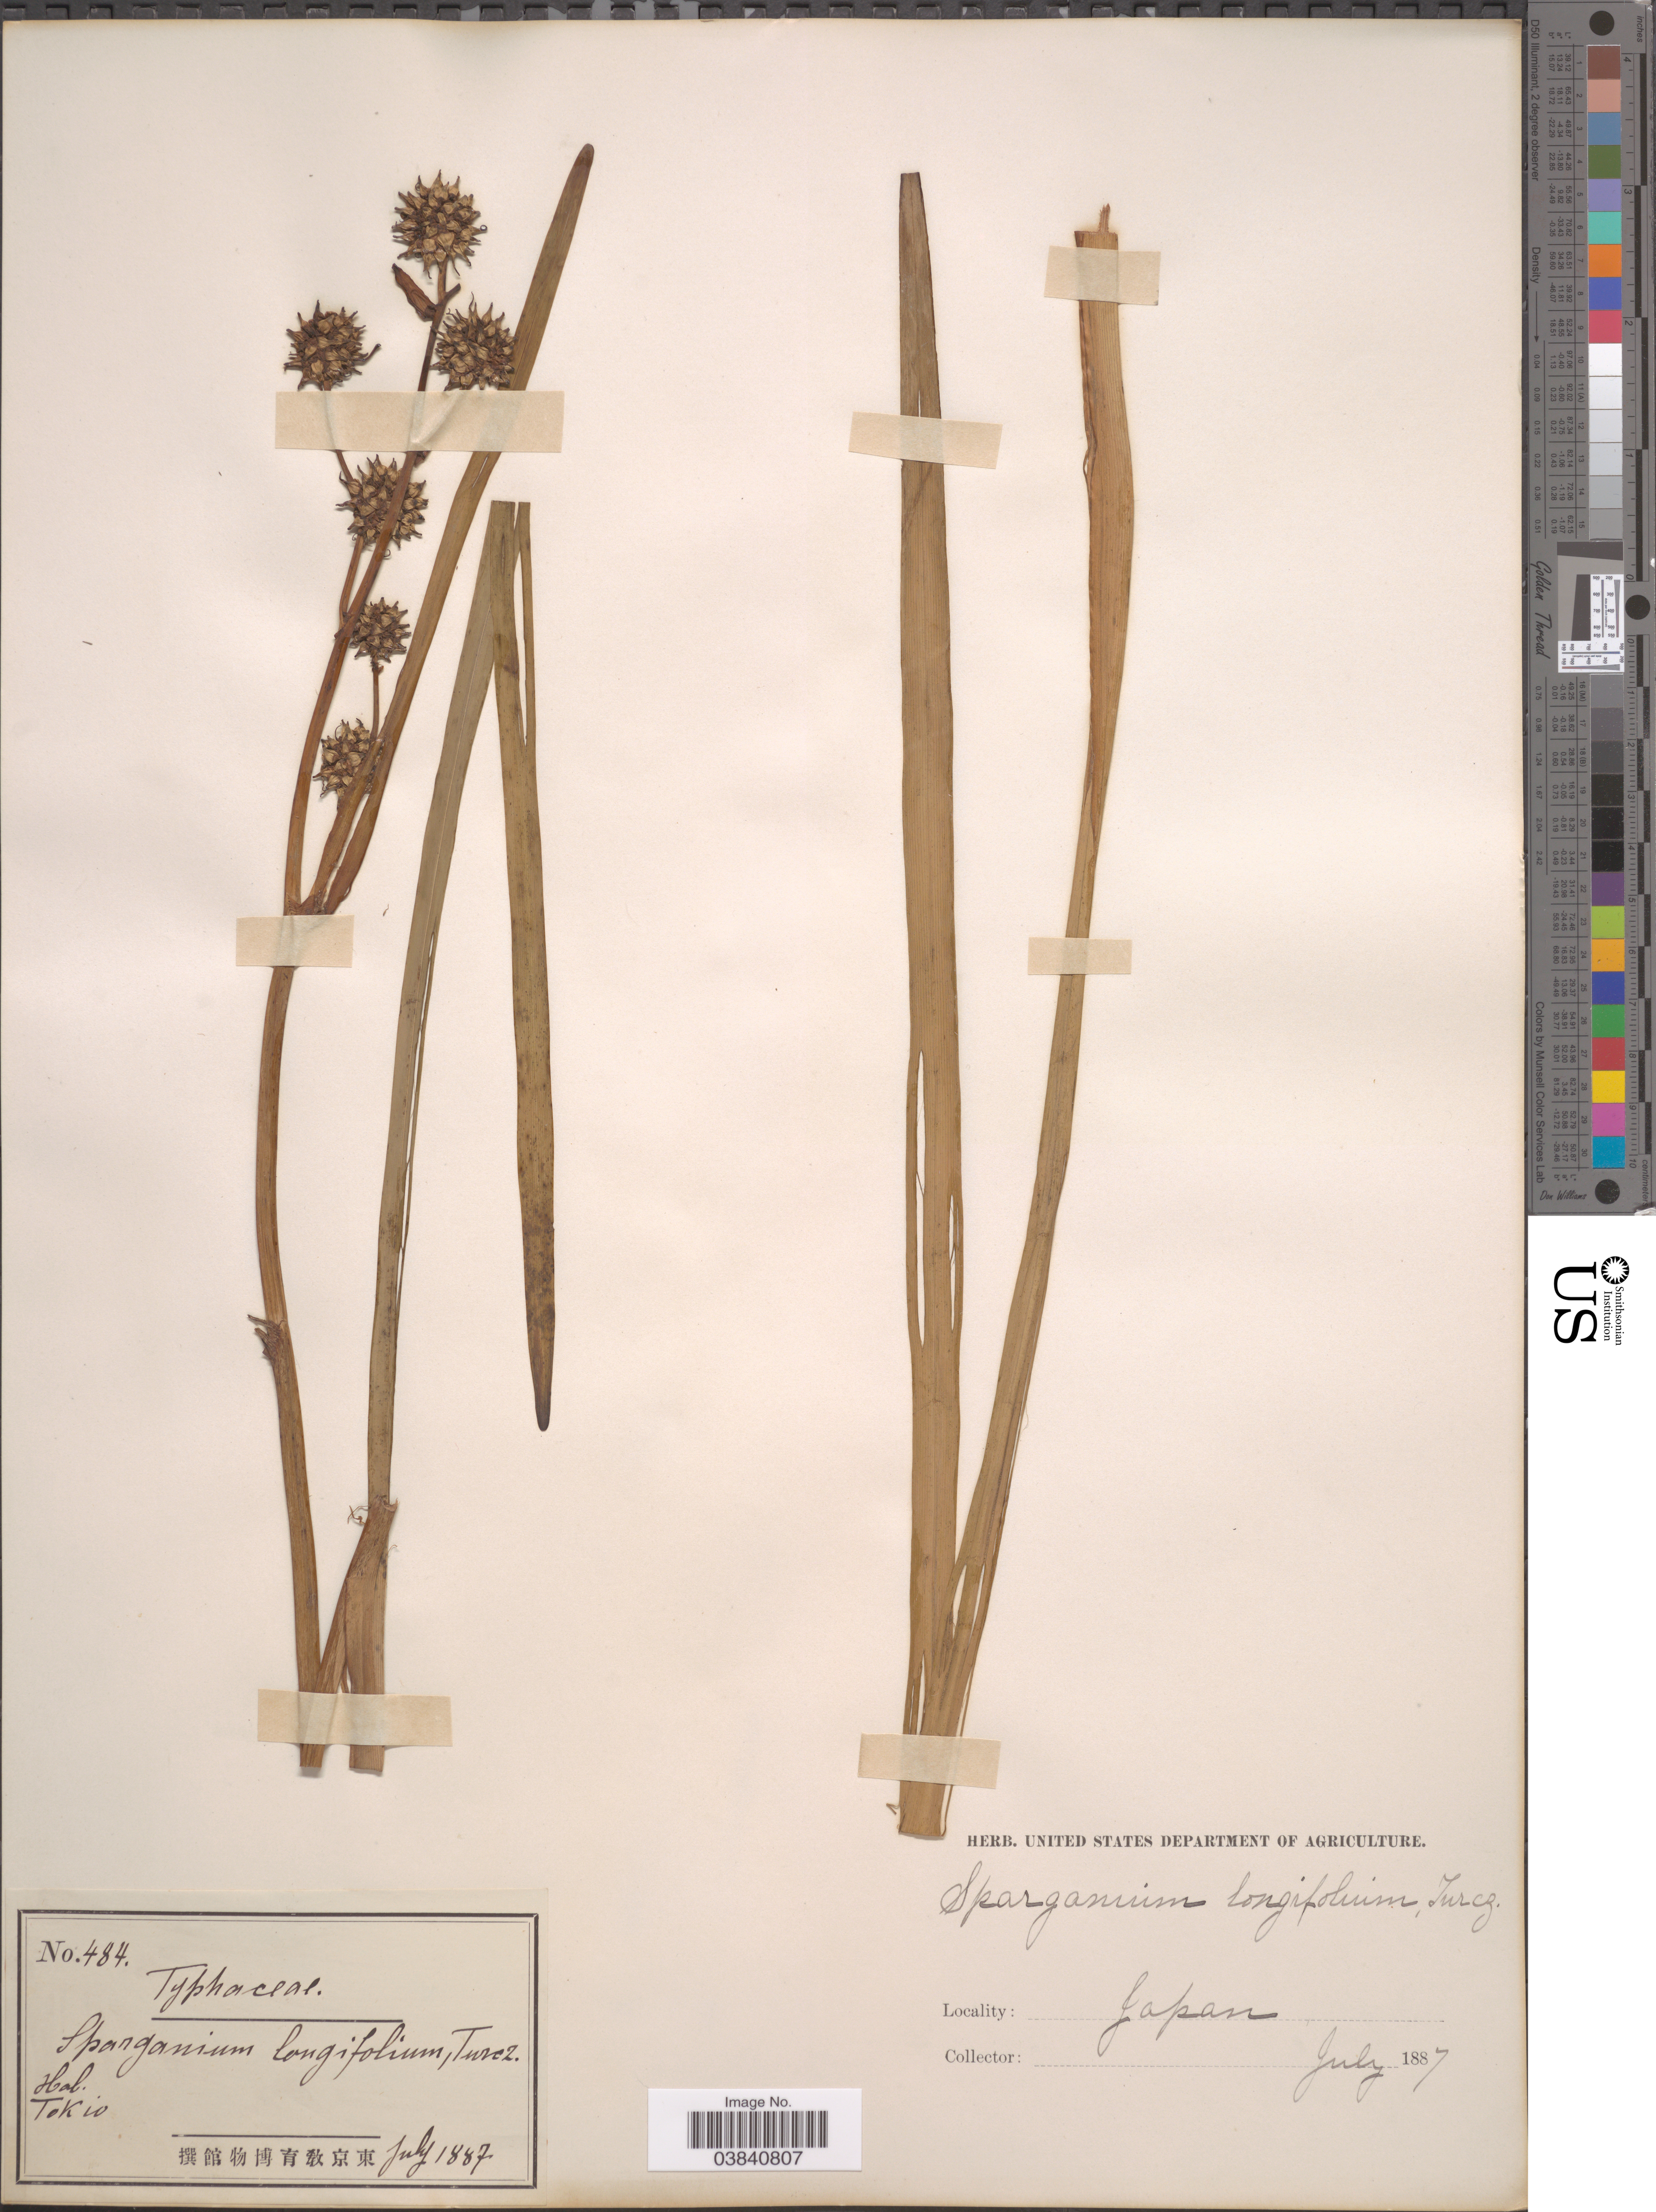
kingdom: Plantae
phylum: Tracheophyta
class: Liliopsida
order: Poales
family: Typhaceae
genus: Sparganium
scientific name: Sparganium x longifolium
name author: Turcz. ex Ledeb.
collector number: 484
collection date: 1887-07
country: Japan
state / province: Tokyo, Federal City of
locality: Tokio.